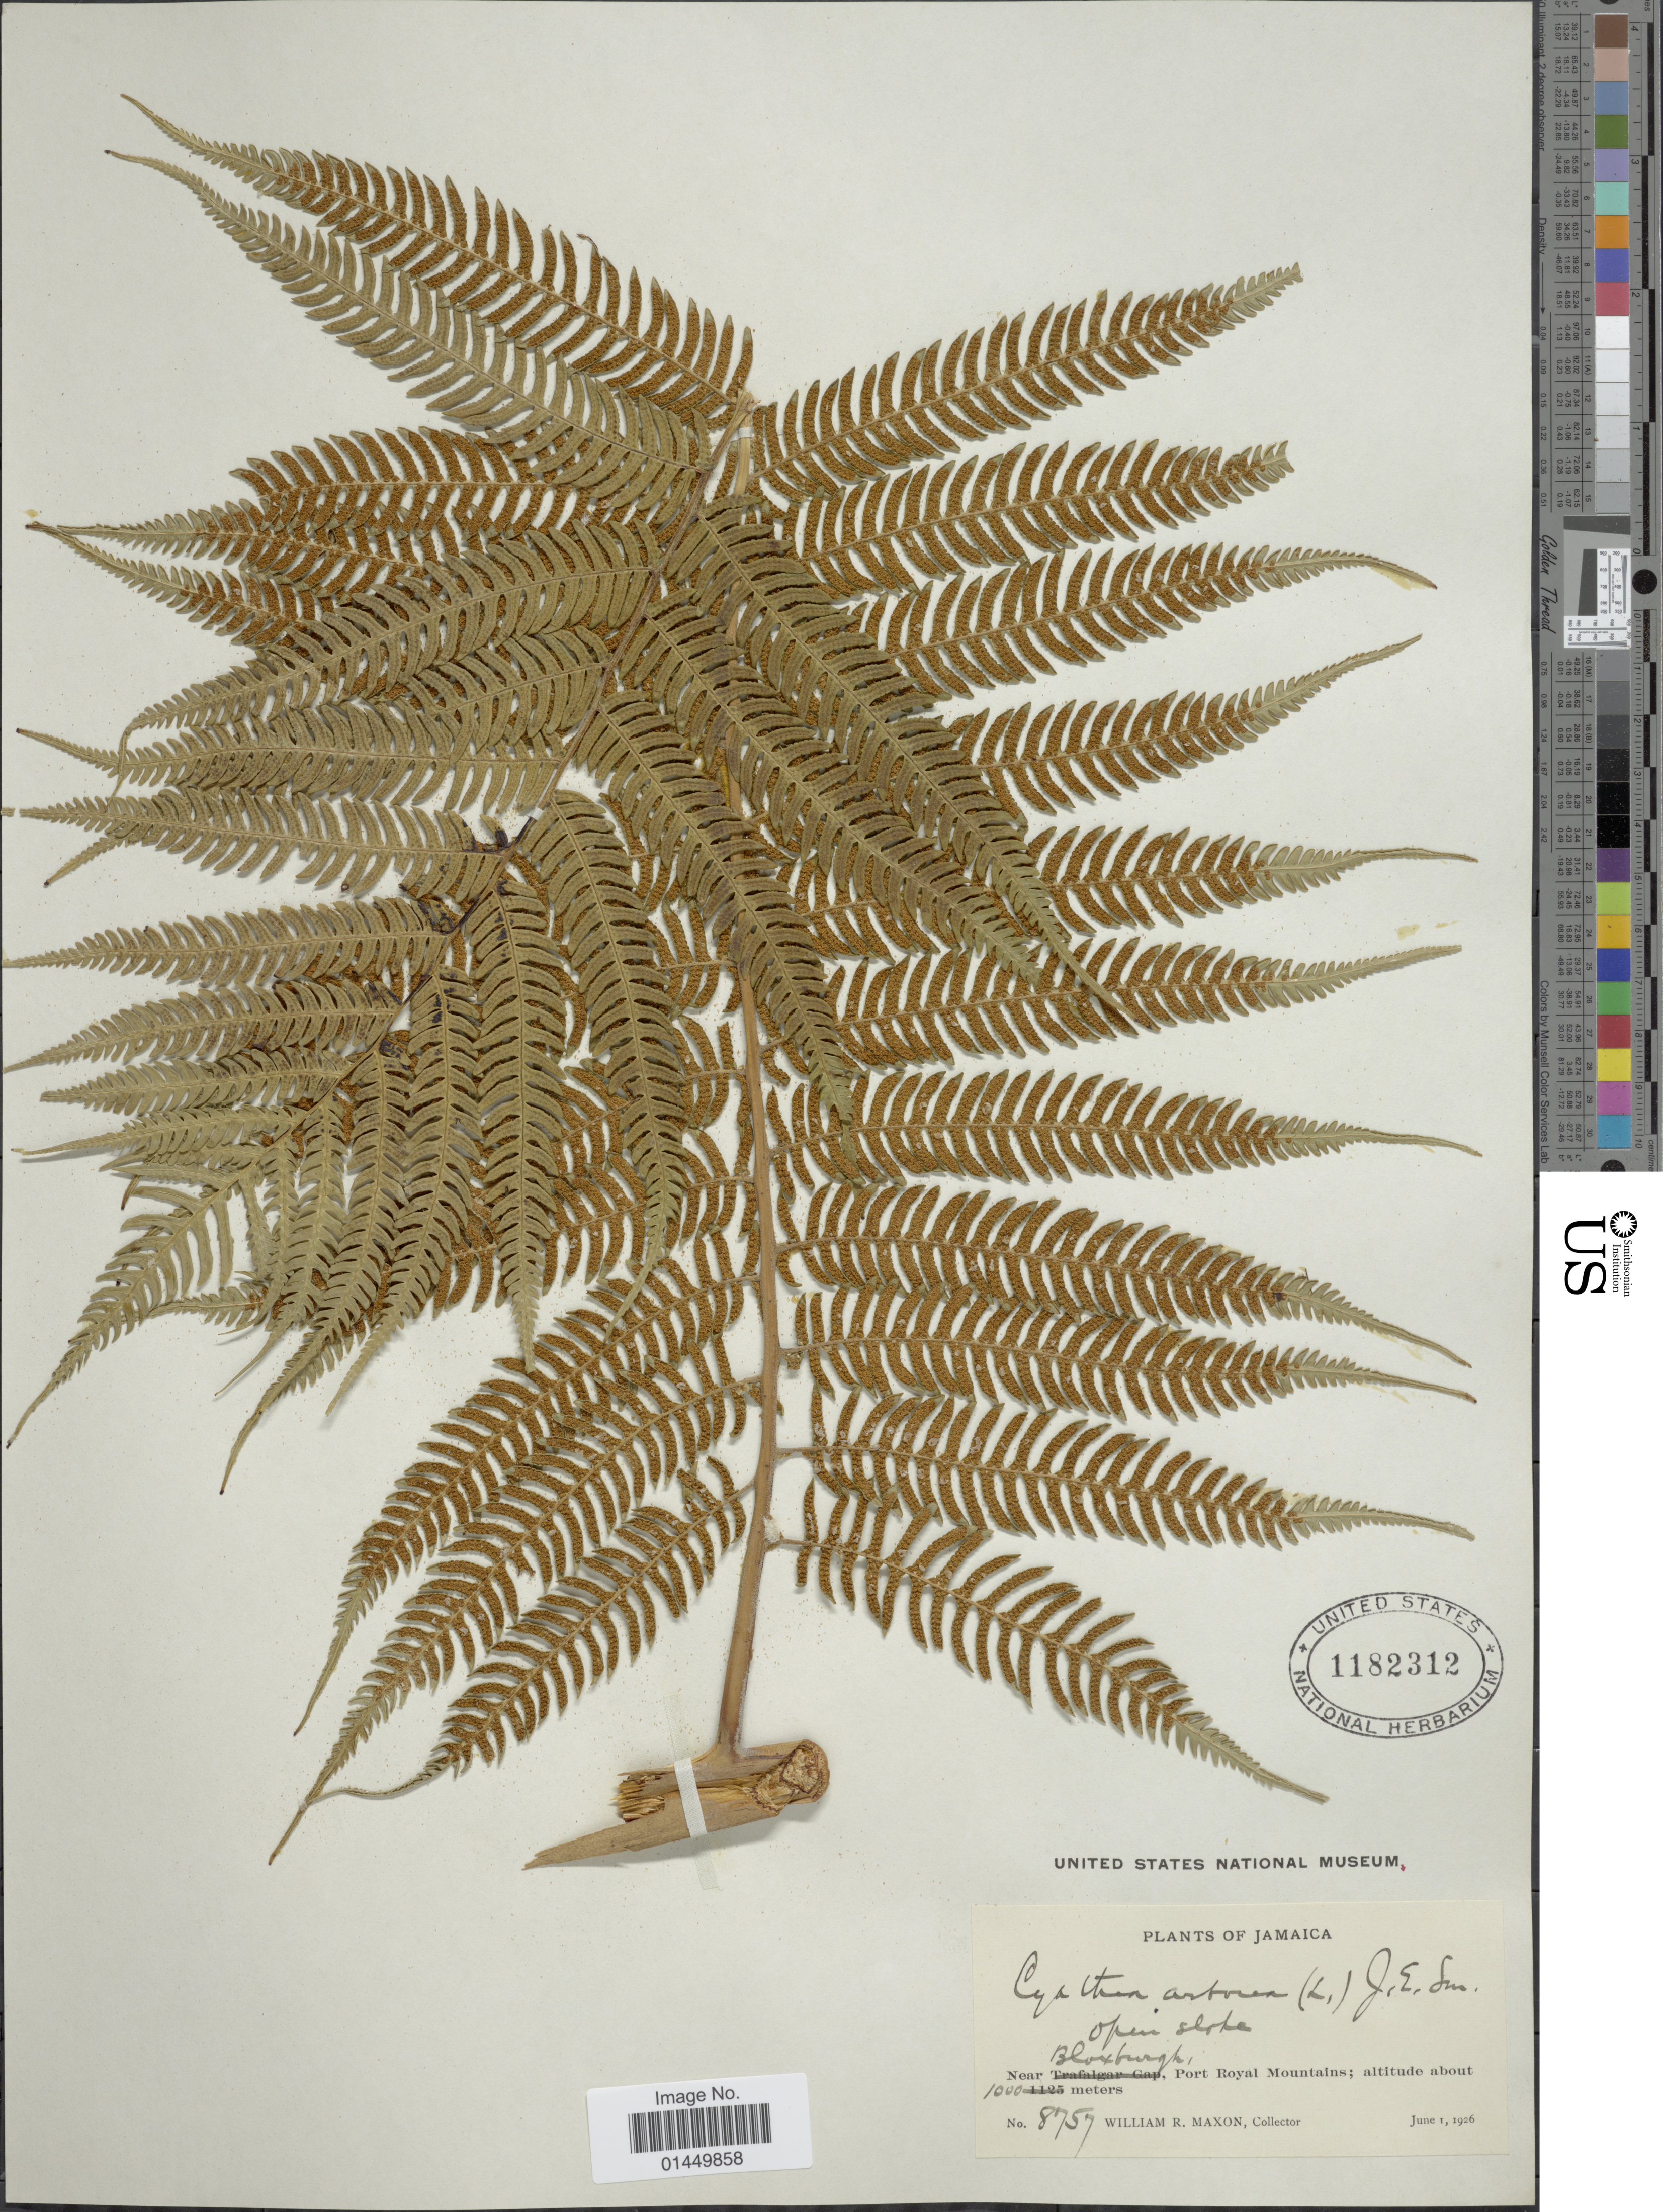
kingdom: Plantae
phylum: Tracheophyta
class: Polypodiopsida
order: Cyatheales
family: Cyatheaceae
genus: Cyathea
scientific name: Cyathea arborea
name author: (L.) Sm.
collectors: W. R. Maxon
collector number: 8757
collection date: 1926-06-01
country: Jamaica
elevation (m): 1000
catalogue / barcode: US 1182312